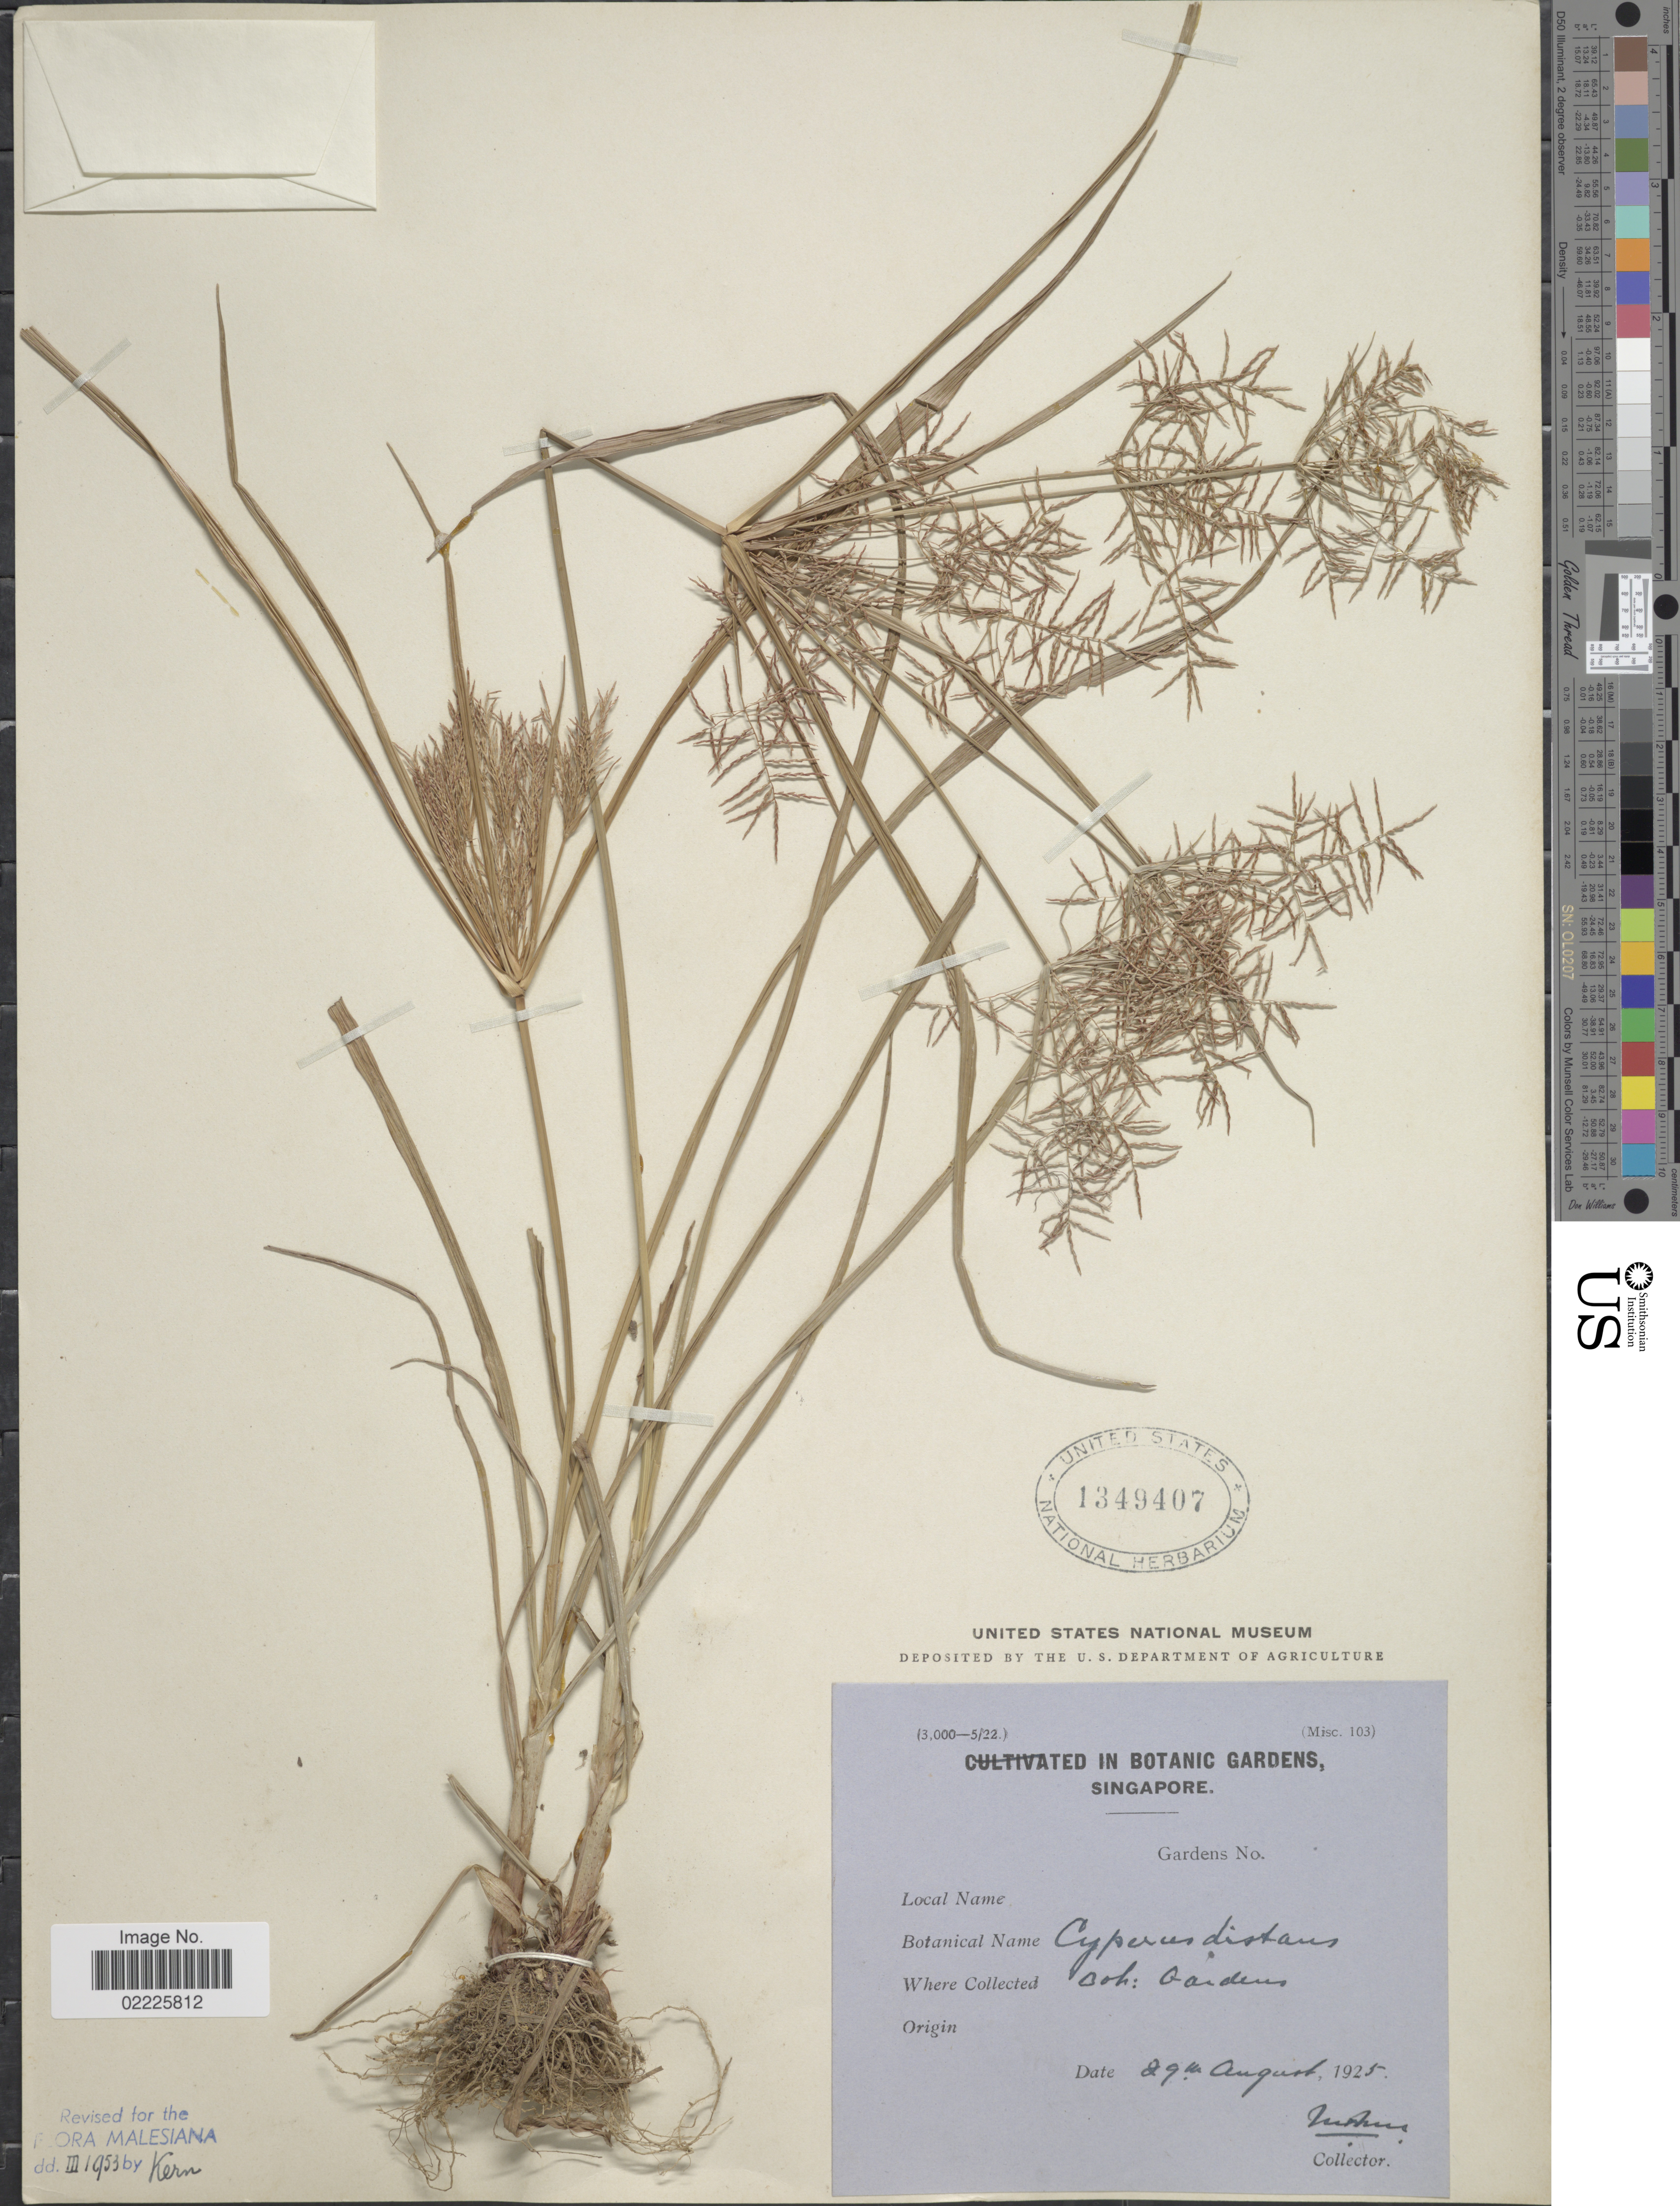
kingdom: Plantae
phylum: Tracheophyta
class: Liliopsida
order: Poales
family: Cyperaceae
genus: Cyperus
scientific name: Cyperus distans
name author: L. f.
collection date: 1925-08-29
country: Singapore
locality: Boh: Gardens, In Botanic Gardens, Singapore [interpreted]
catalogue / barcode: US 1349407